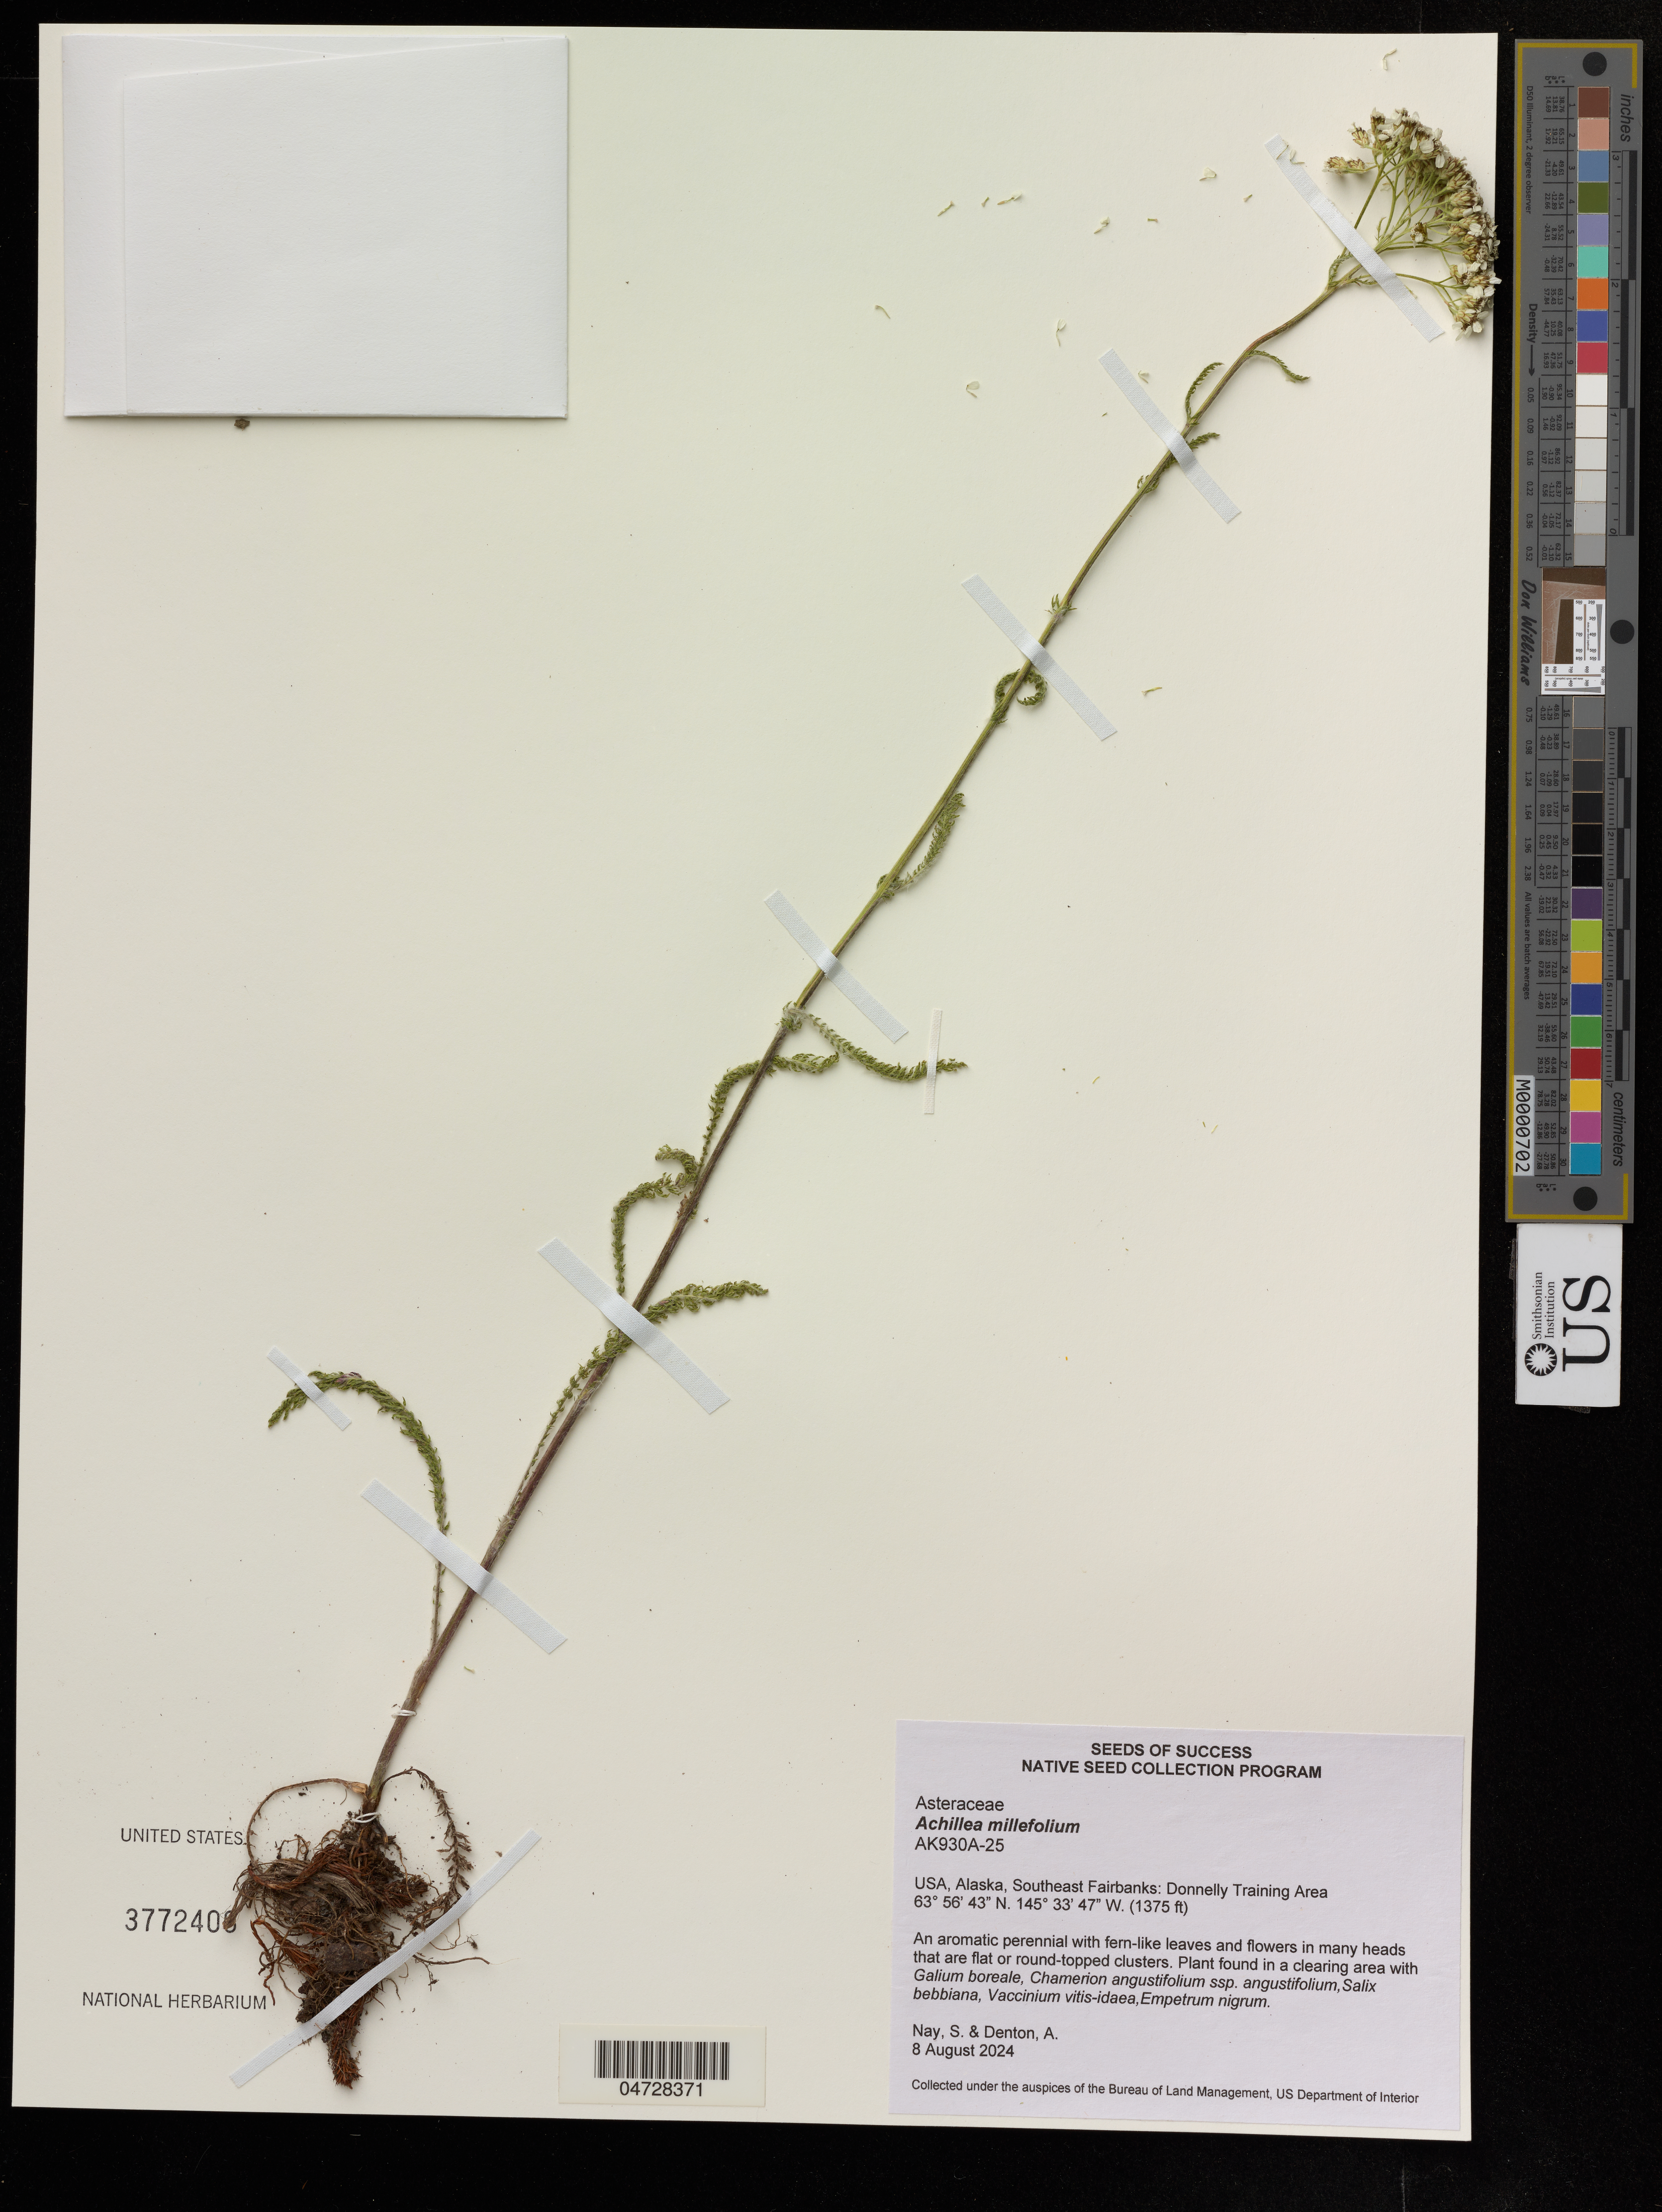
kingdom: Plantae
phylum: Tracheophyta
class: Magnoliopsida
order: Asterales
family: Asteraceae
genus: Achillea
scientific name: Achillea millefolium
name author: L.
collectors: S. Nay & A. Denton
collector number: AK930A-25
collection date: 2024-08-08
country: United States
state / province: Alaska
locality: Southeast Fairbanks: Donnelly Training Area.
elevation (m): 419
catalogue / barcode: US 3772406